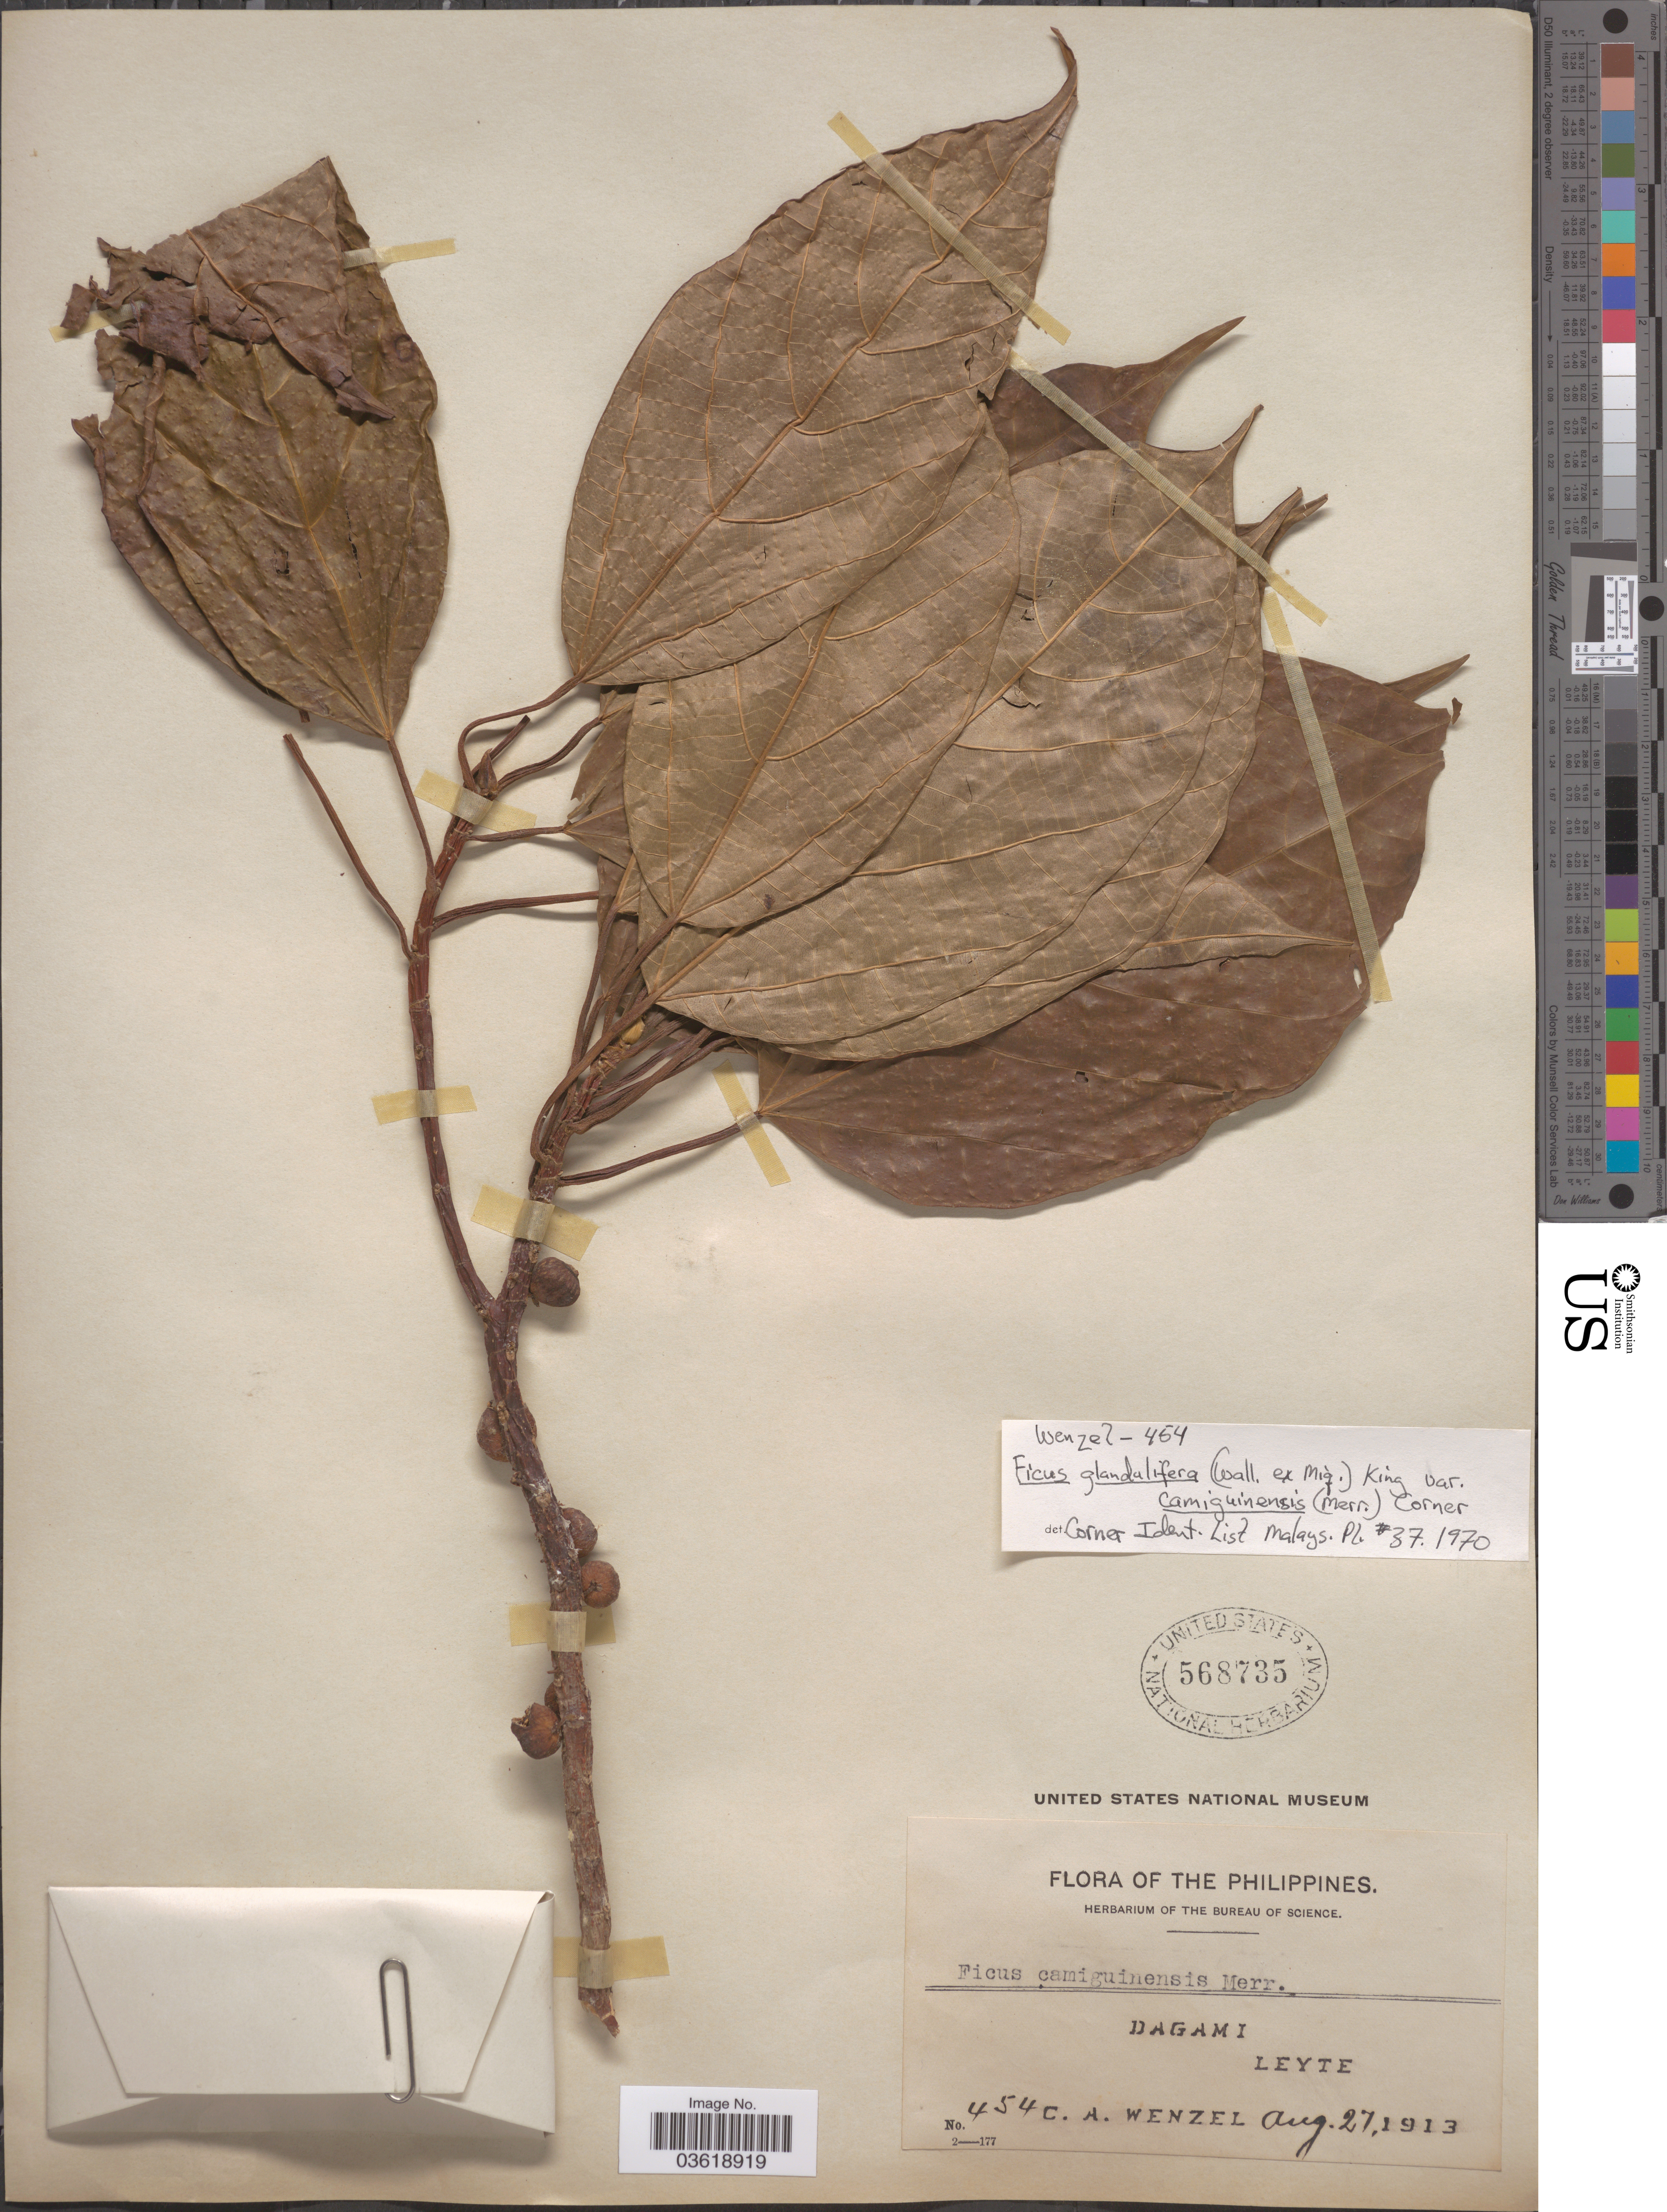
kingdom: Plantae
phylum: Tracheophyta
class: Magnoliopsida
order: Rosales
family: Moraceae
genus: Ficus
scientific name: Ficus glandulifera var. camiguinensis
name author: Corner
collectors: C. Wenzel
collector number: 454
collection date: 1913-08-27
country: Philippines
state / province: Eastern Visayas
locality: Dagami. Leyte.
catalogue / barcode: US 568735